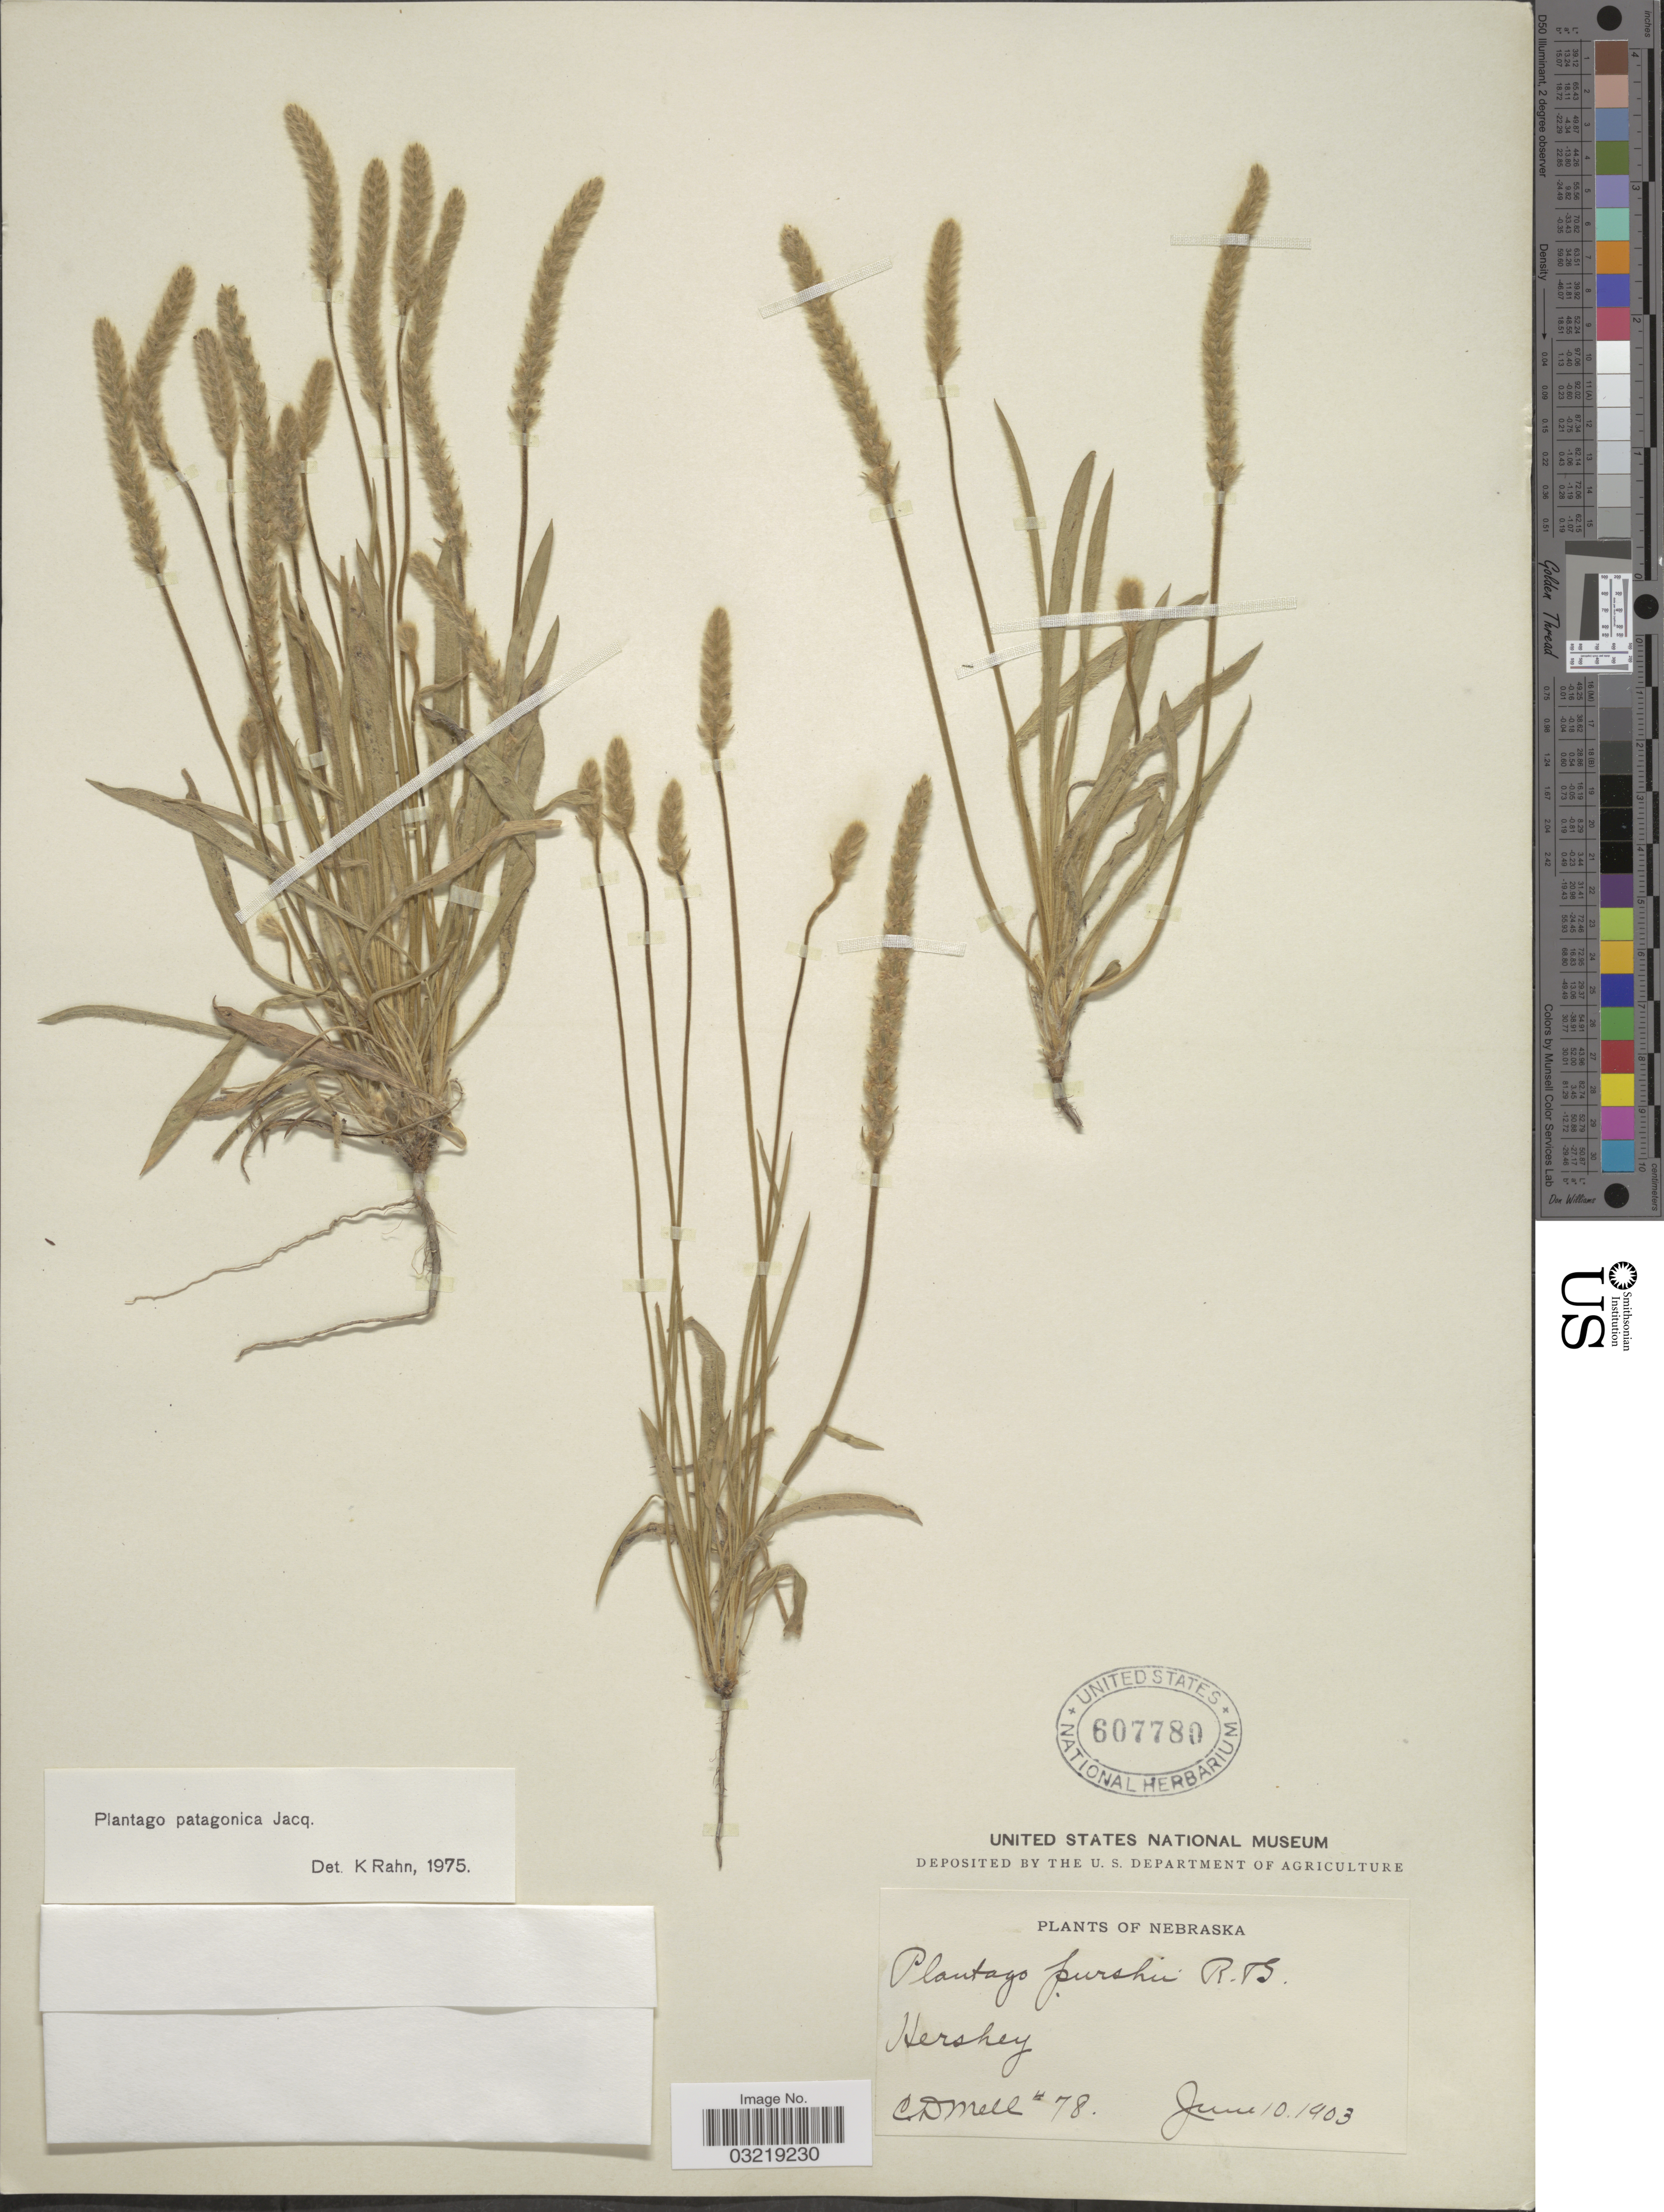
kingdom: Plantae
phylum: Tracheophyta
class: Magnoliopsida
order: Lamiales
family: Plantaginaceae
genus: Plantago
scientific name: Plantago patagonica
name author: Jacq.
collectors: C. D. Mell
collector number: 78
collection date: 1903-02-10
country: United States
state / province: Nebraska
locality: Hershey.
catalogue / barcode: US 607780